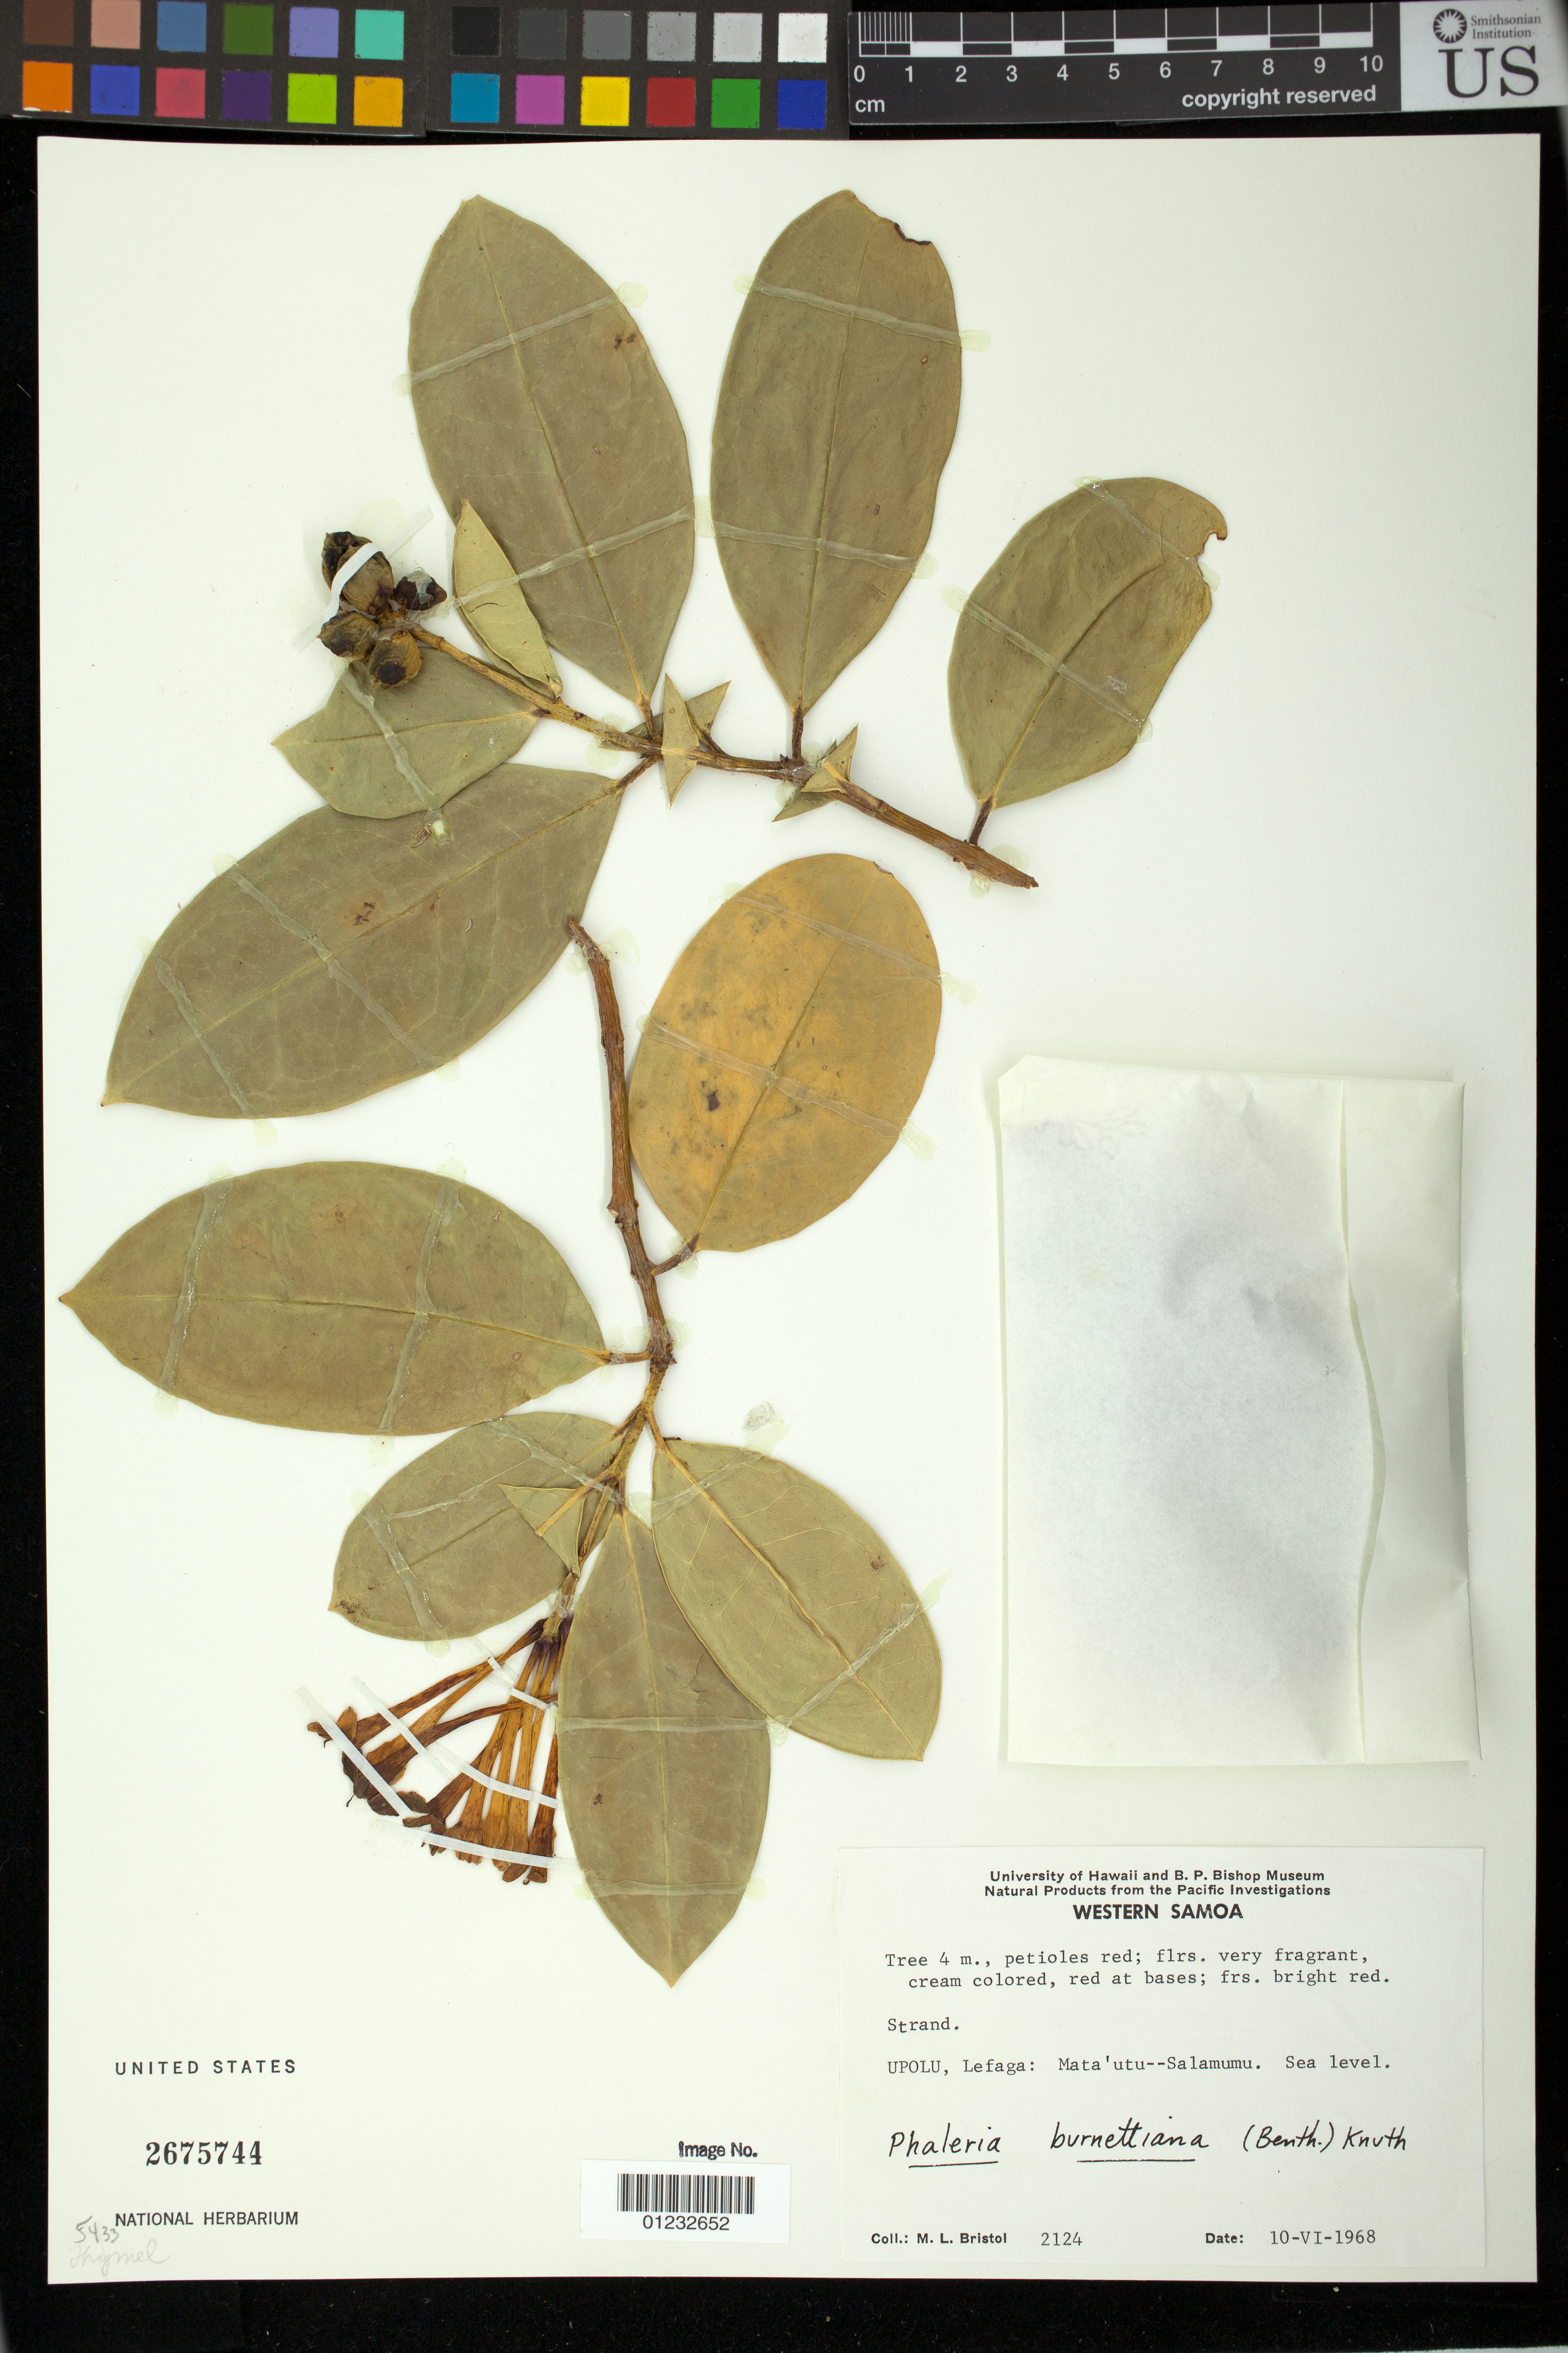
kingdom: Plantae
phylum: Tracheophyta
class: Magnoliopsida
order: Malvales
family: Thymelaeaceae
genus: Phaleria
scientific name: Phaleria burnettiana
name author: (Benth.) Kunth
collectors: M. L. Bristol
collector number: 2124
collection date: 1968-06-10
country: Samoa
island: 'Upolu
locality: Mata'utu--Salamumu.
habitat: Strand.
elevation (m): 0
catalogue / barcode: US 2675744